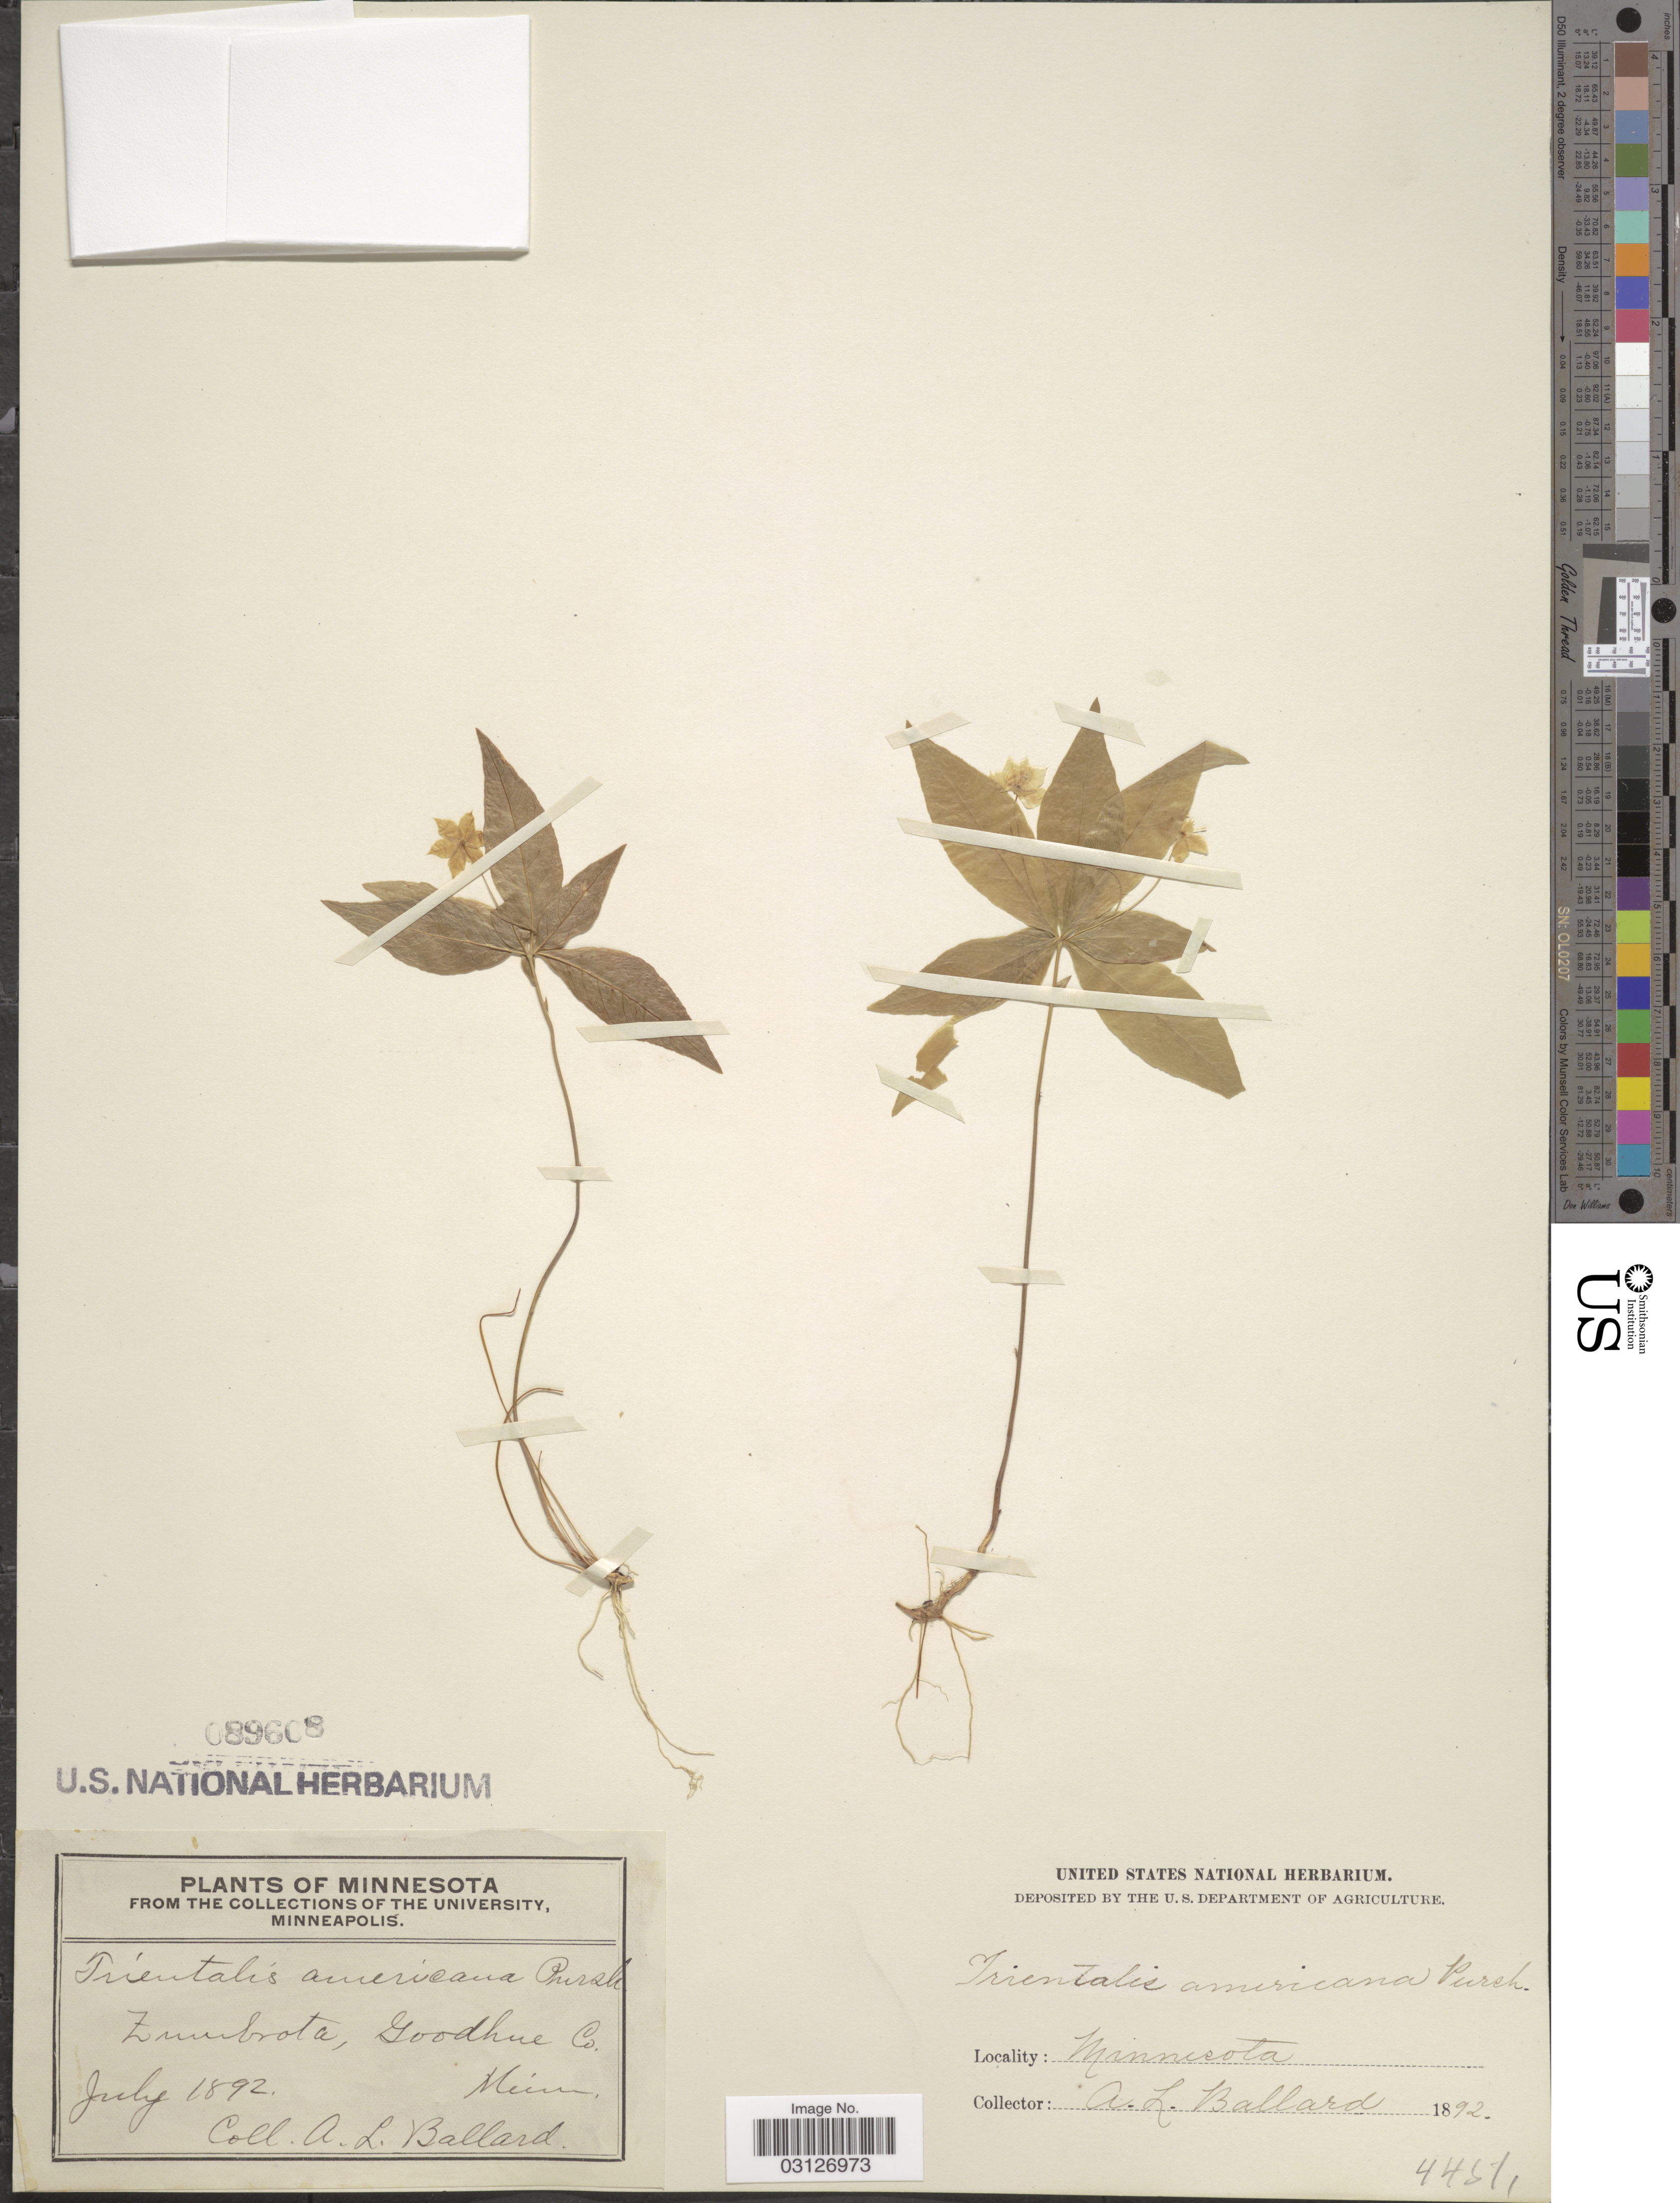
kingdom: Plantae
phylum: Tracheophyta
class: Magnoliopsida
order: Ericales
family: Primulaceae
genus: Trientalis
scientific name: Trientalis americana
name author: Pursh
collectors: A. L. Ballard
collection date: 1892-07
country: United States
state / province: Minnesota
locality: Zumbrota, Goodhue Co.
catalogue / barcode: US 89608